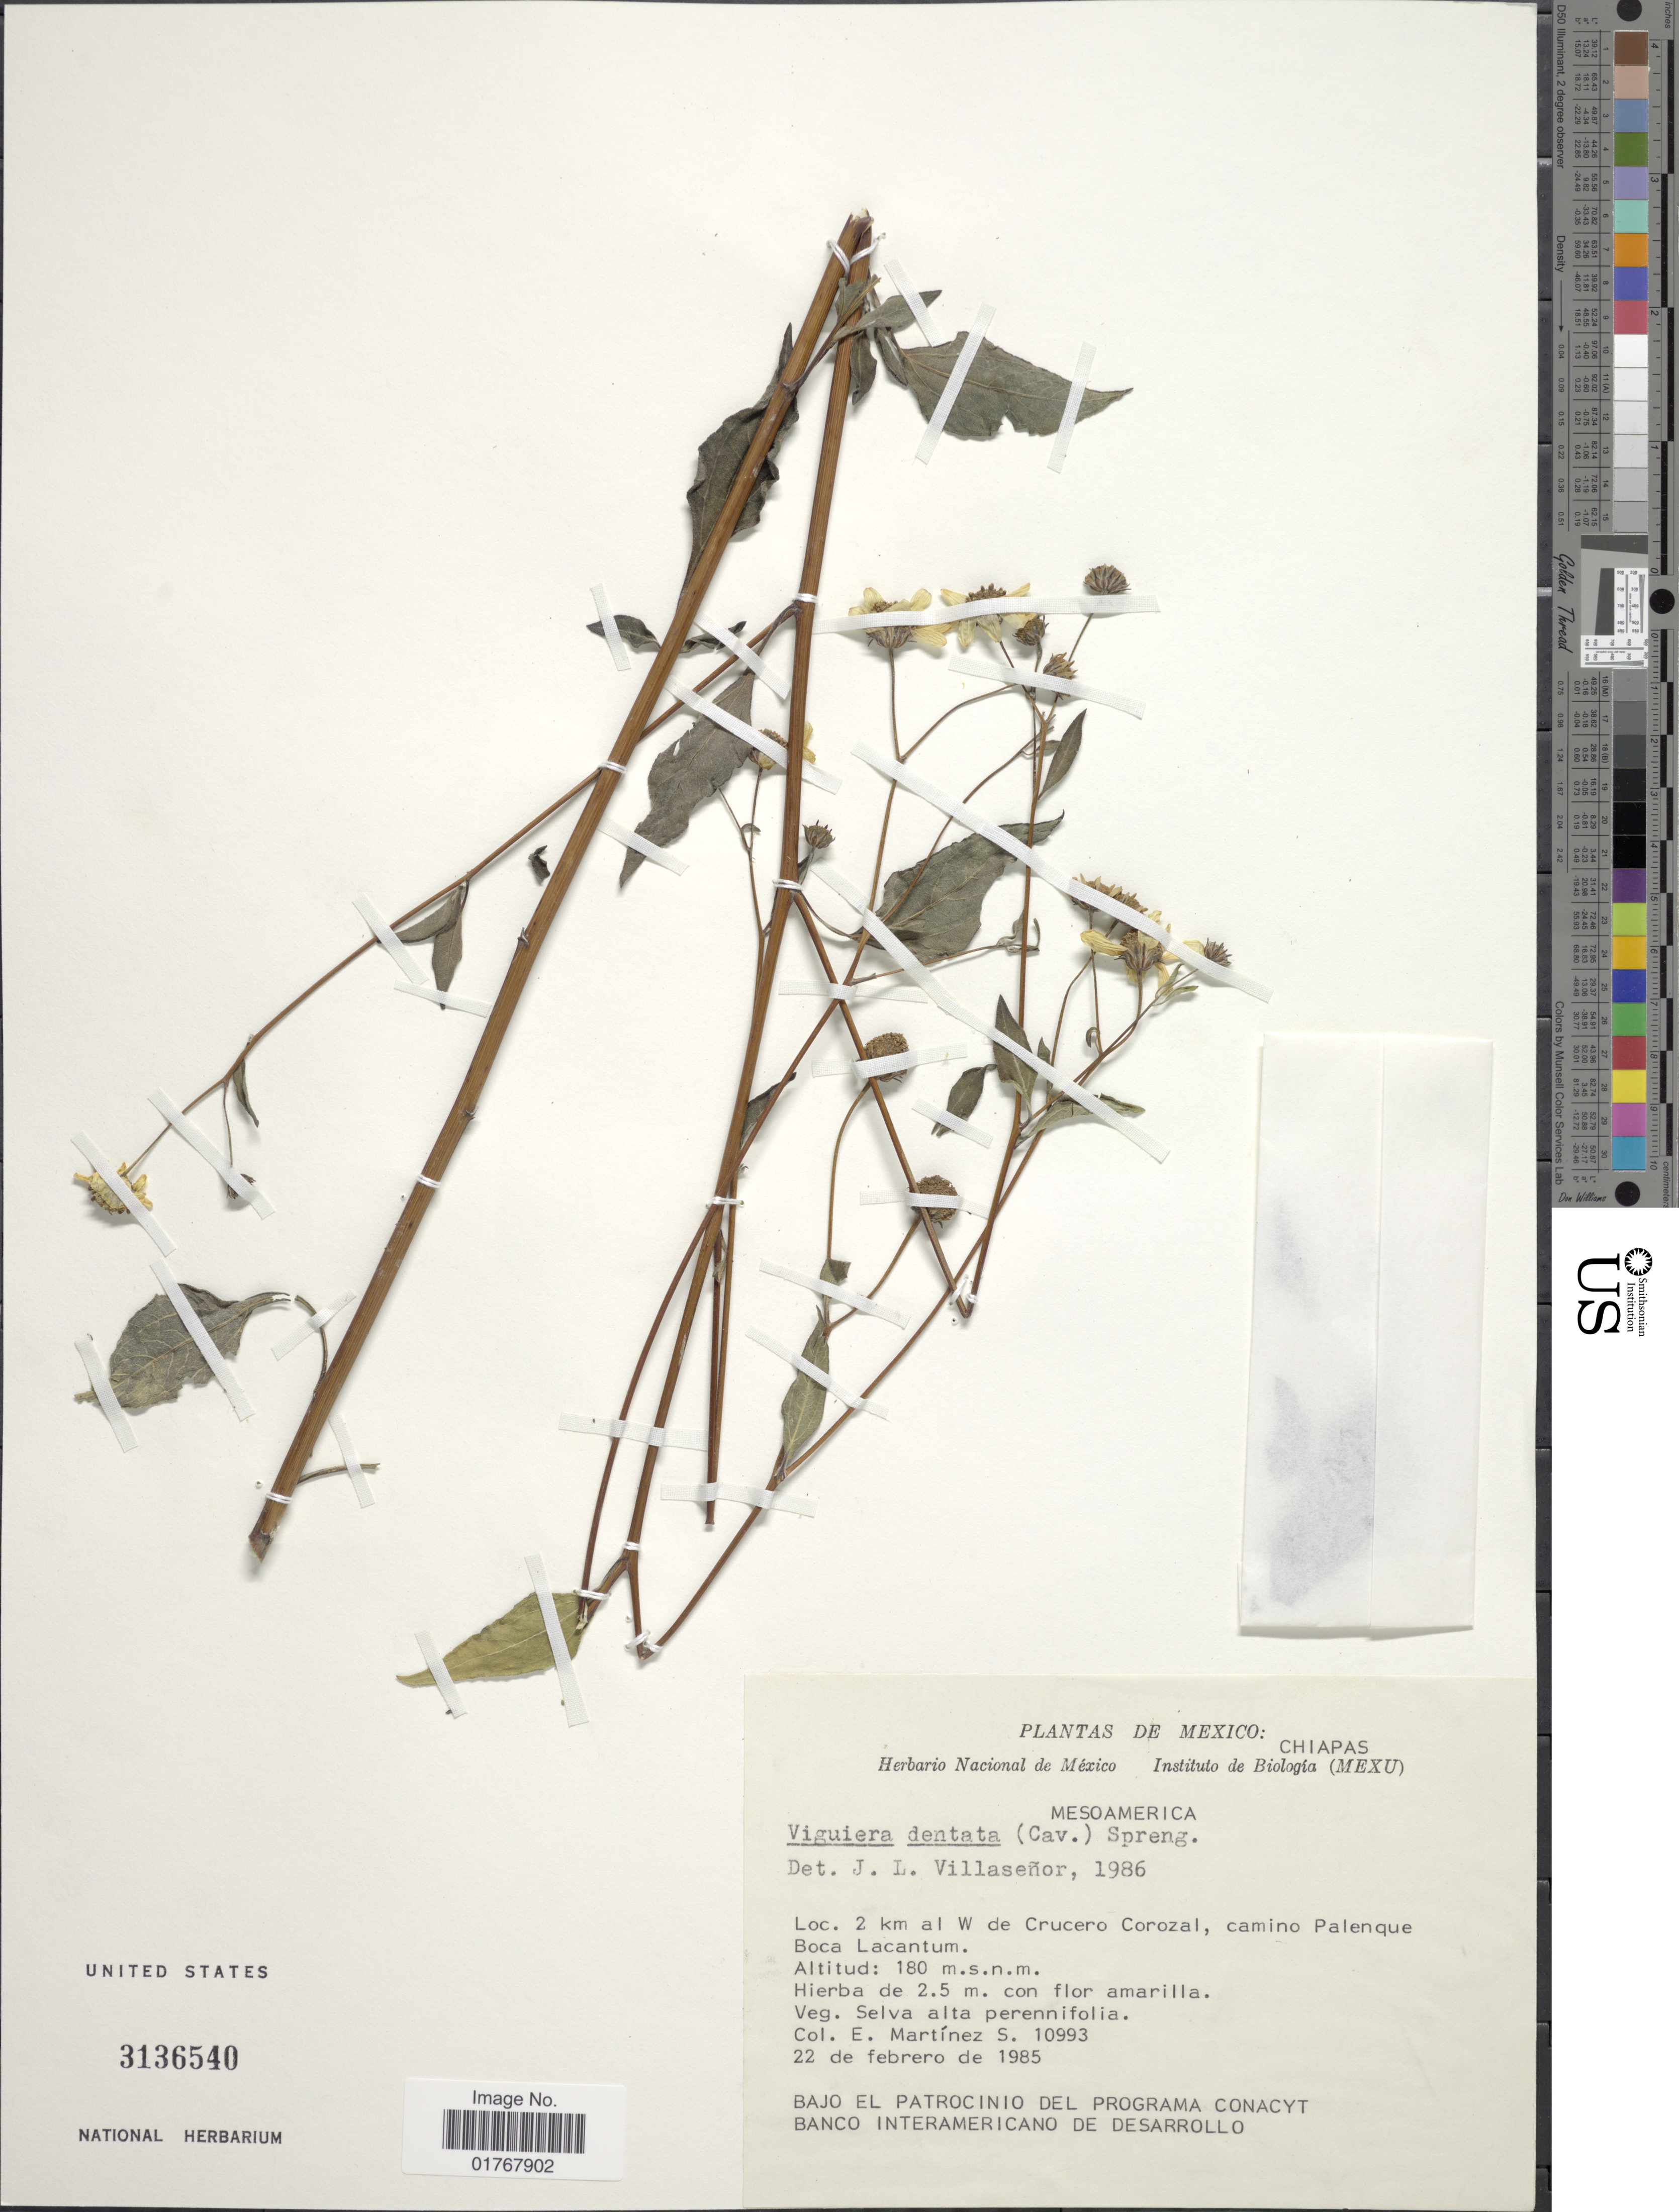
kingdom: Plantae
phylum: Tracheophyta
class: Magnoliopsida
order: Asterales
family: Asteraceae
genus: Viguiera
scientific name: Viguiera dentata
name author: (Cav.) Spreng.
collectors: E. M. Martínez S.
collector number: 10993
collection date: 1985-02-22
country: Mexico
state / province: Chiapas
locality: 2 km al W de Crucero Corozal, camino Palenque Boca Lacantum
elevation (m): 180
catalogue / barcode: US 3136540